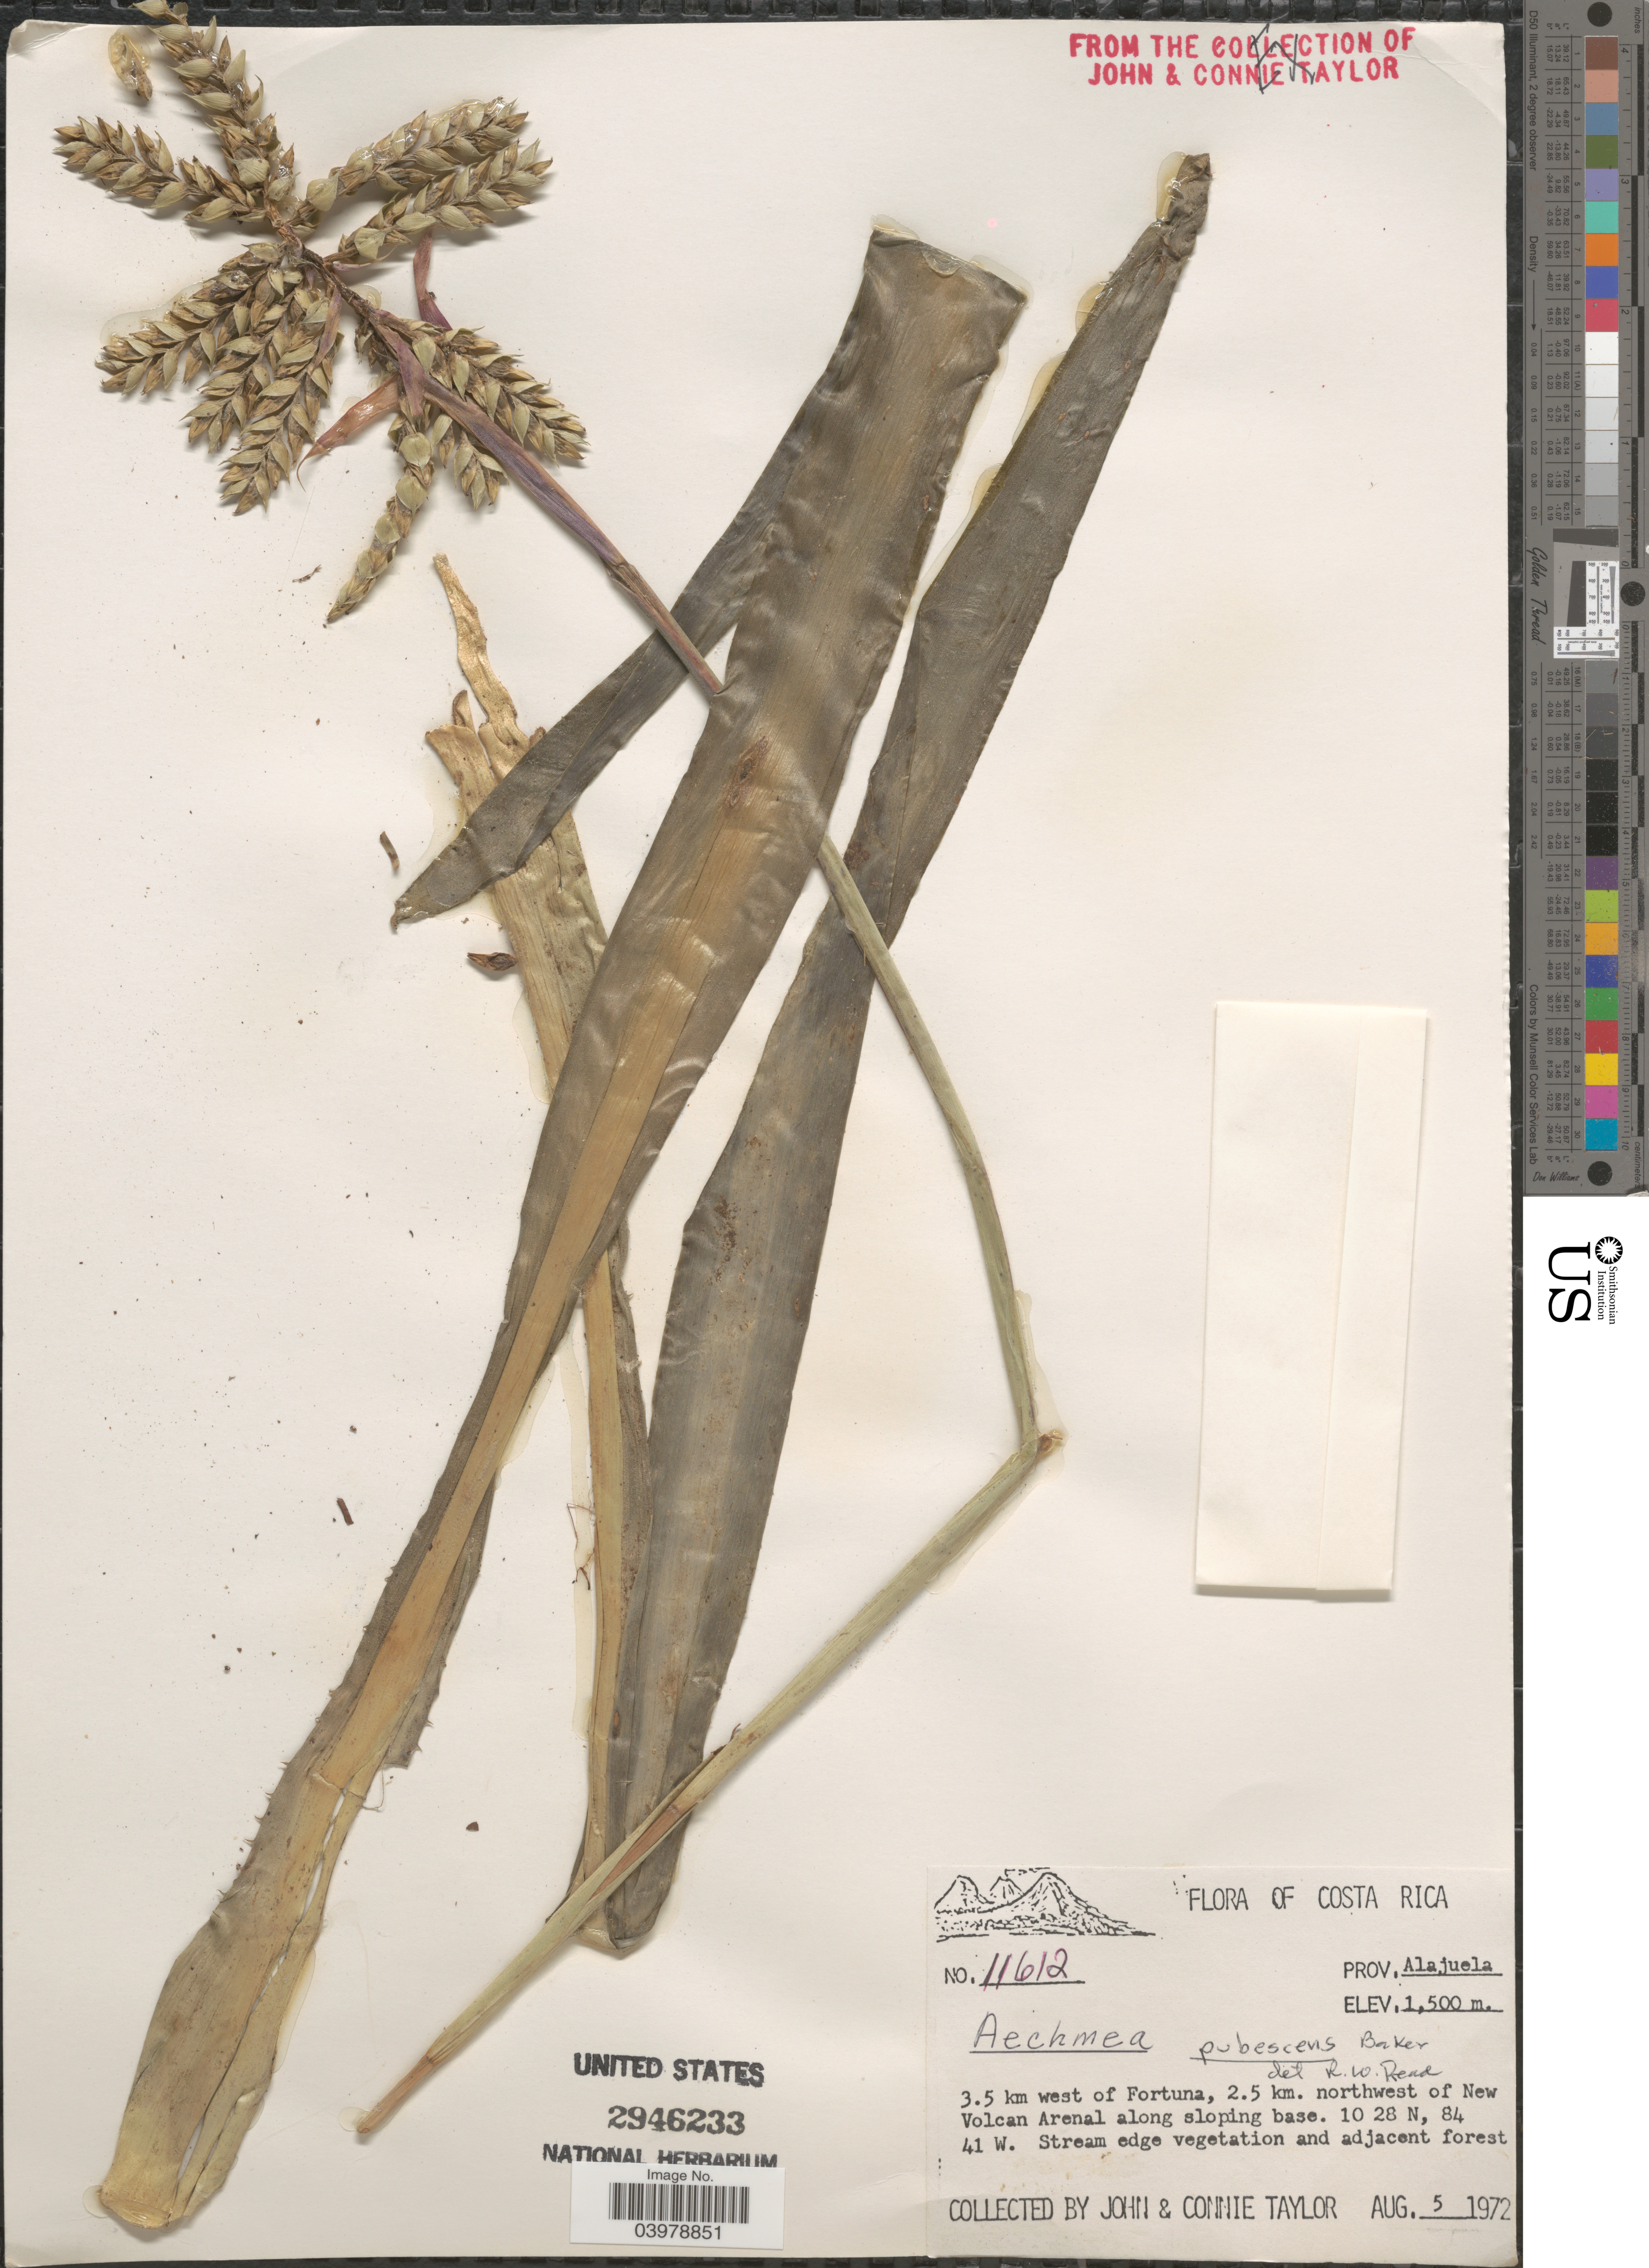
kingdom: Plantae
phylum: Tracheophyta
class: Liliopsida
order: Poales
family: Bromeliaceae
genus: Aechmea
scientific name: Aechmea pubescens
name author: Baker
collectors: J. Taylor & C. Taylor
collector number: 11612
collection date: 1972-08-05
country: Costa Rica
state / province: Alajuela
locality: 3.5 km west of Fortuna, 2.5 km. northwest of New Volcan Arenal along sloping base.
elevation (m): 1500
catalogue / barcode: US 2946233